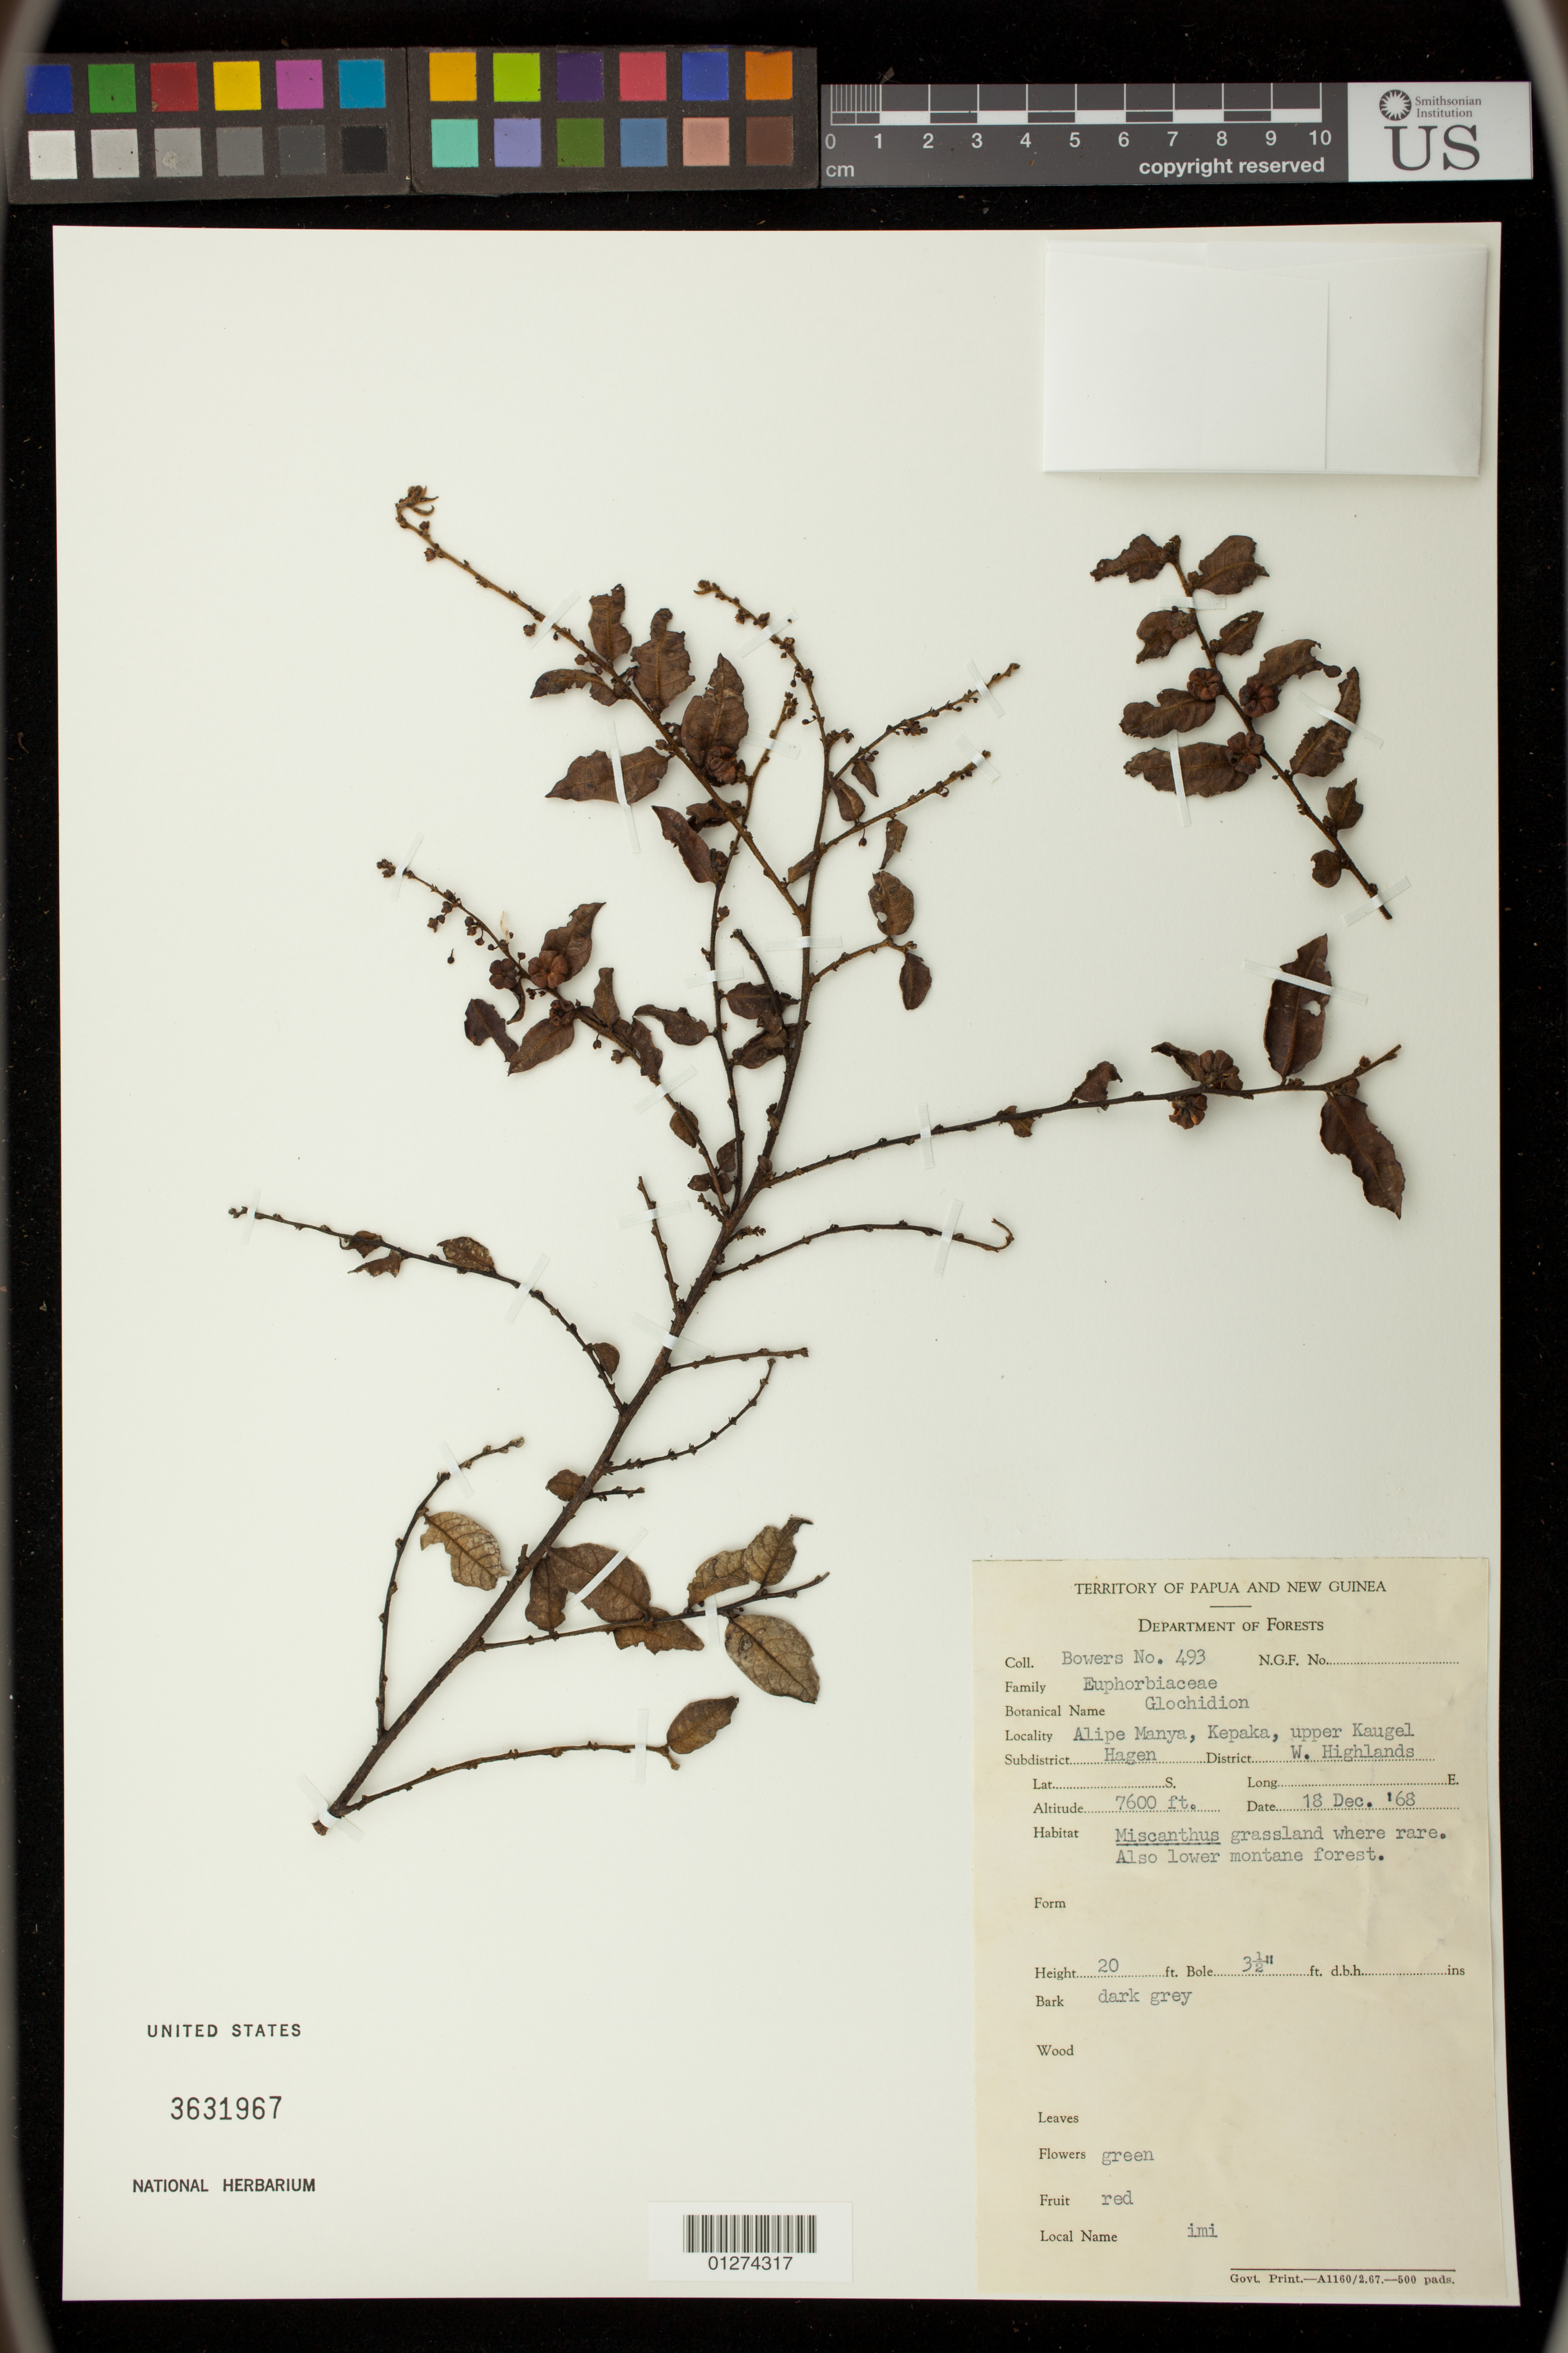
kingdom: Plantae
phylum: Tracheophyta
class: Magnoliopsida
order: Malpighiales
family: Phyllanthaceae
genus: Glochidion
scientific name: Glochidion sp.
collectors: -. Bowers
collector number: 493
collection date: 1968-12-18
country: Papua New Guinea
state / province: Western Highlands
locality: Alipe Manya, Kepaka, upper Kaugal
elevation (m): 2316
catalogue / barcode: US 3631967